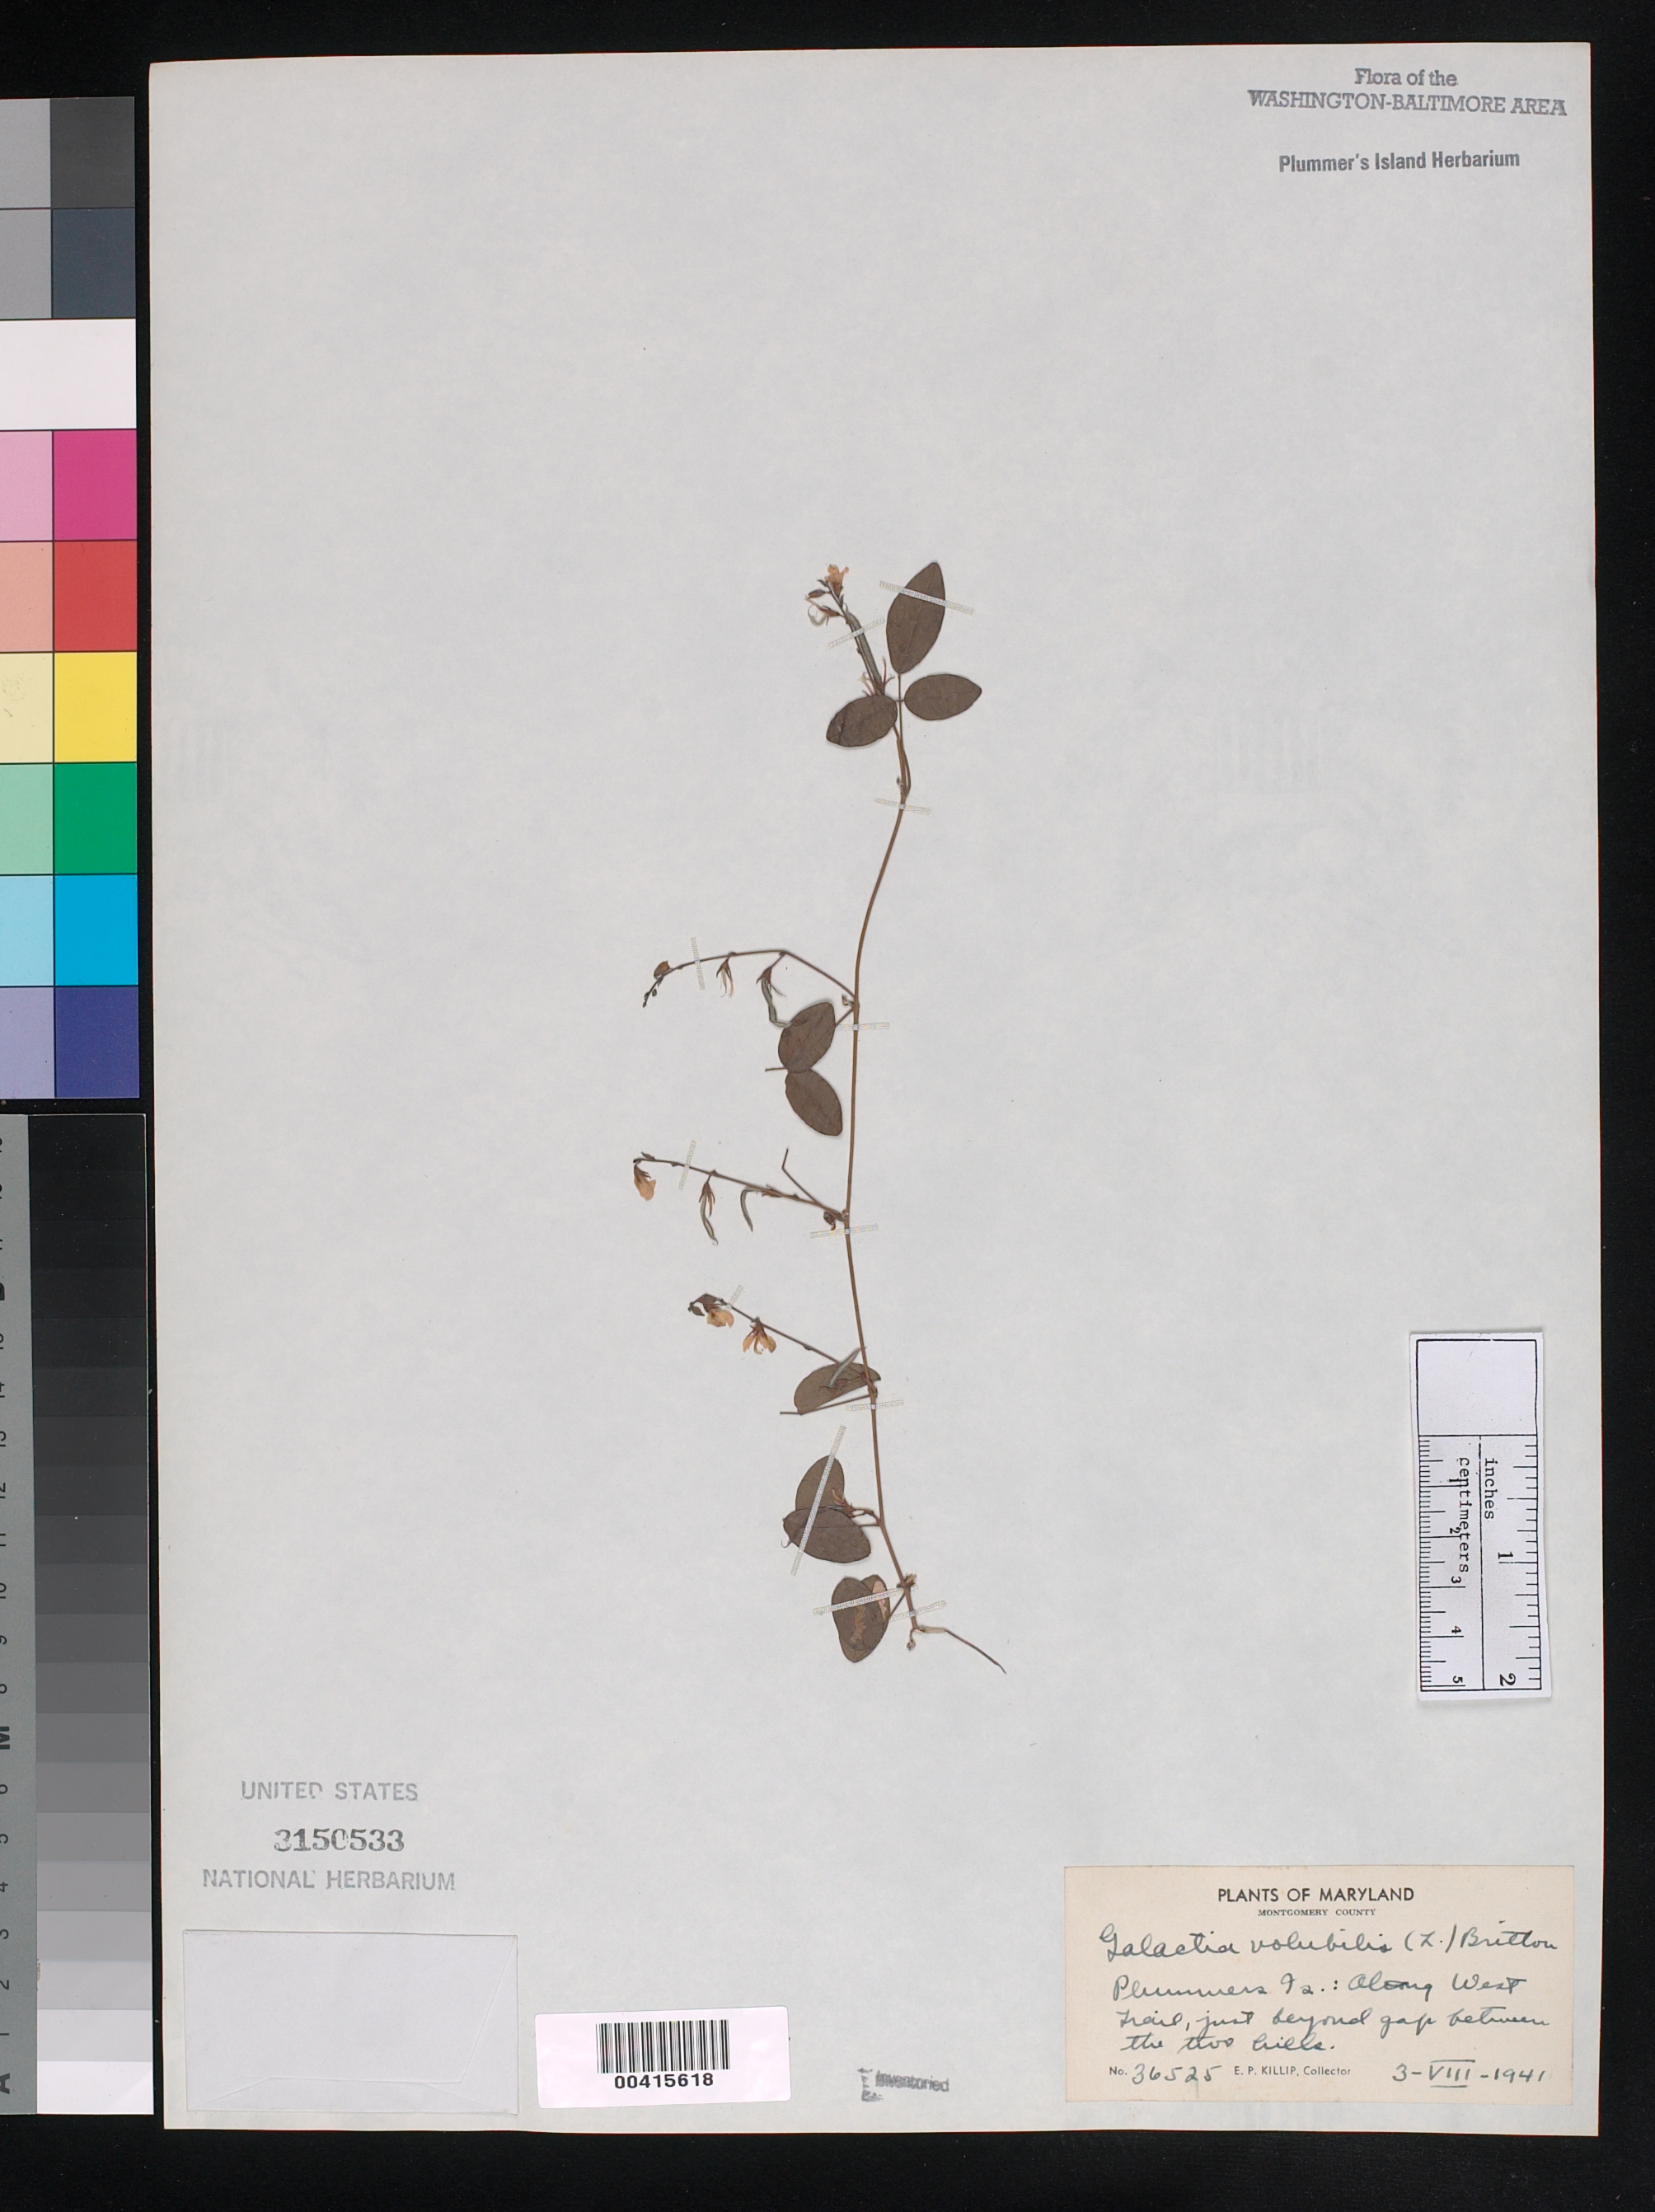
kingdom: Plantae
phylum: Tracheophyta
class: Magnoliopsida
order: Fabales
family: Fabaceae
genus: Galactia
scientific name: Galactia volubilis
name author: (L.) Britton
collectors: E. P. Killip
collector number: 36525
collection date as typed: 03 Aug 1941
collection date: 1941-08-03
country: United States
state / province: Maryland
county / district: Montgomery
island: Plummers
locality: Plummer's Island; along west trail, just beyond Gap between the Two Hills C. & O. Canal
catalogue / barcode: US 3150533